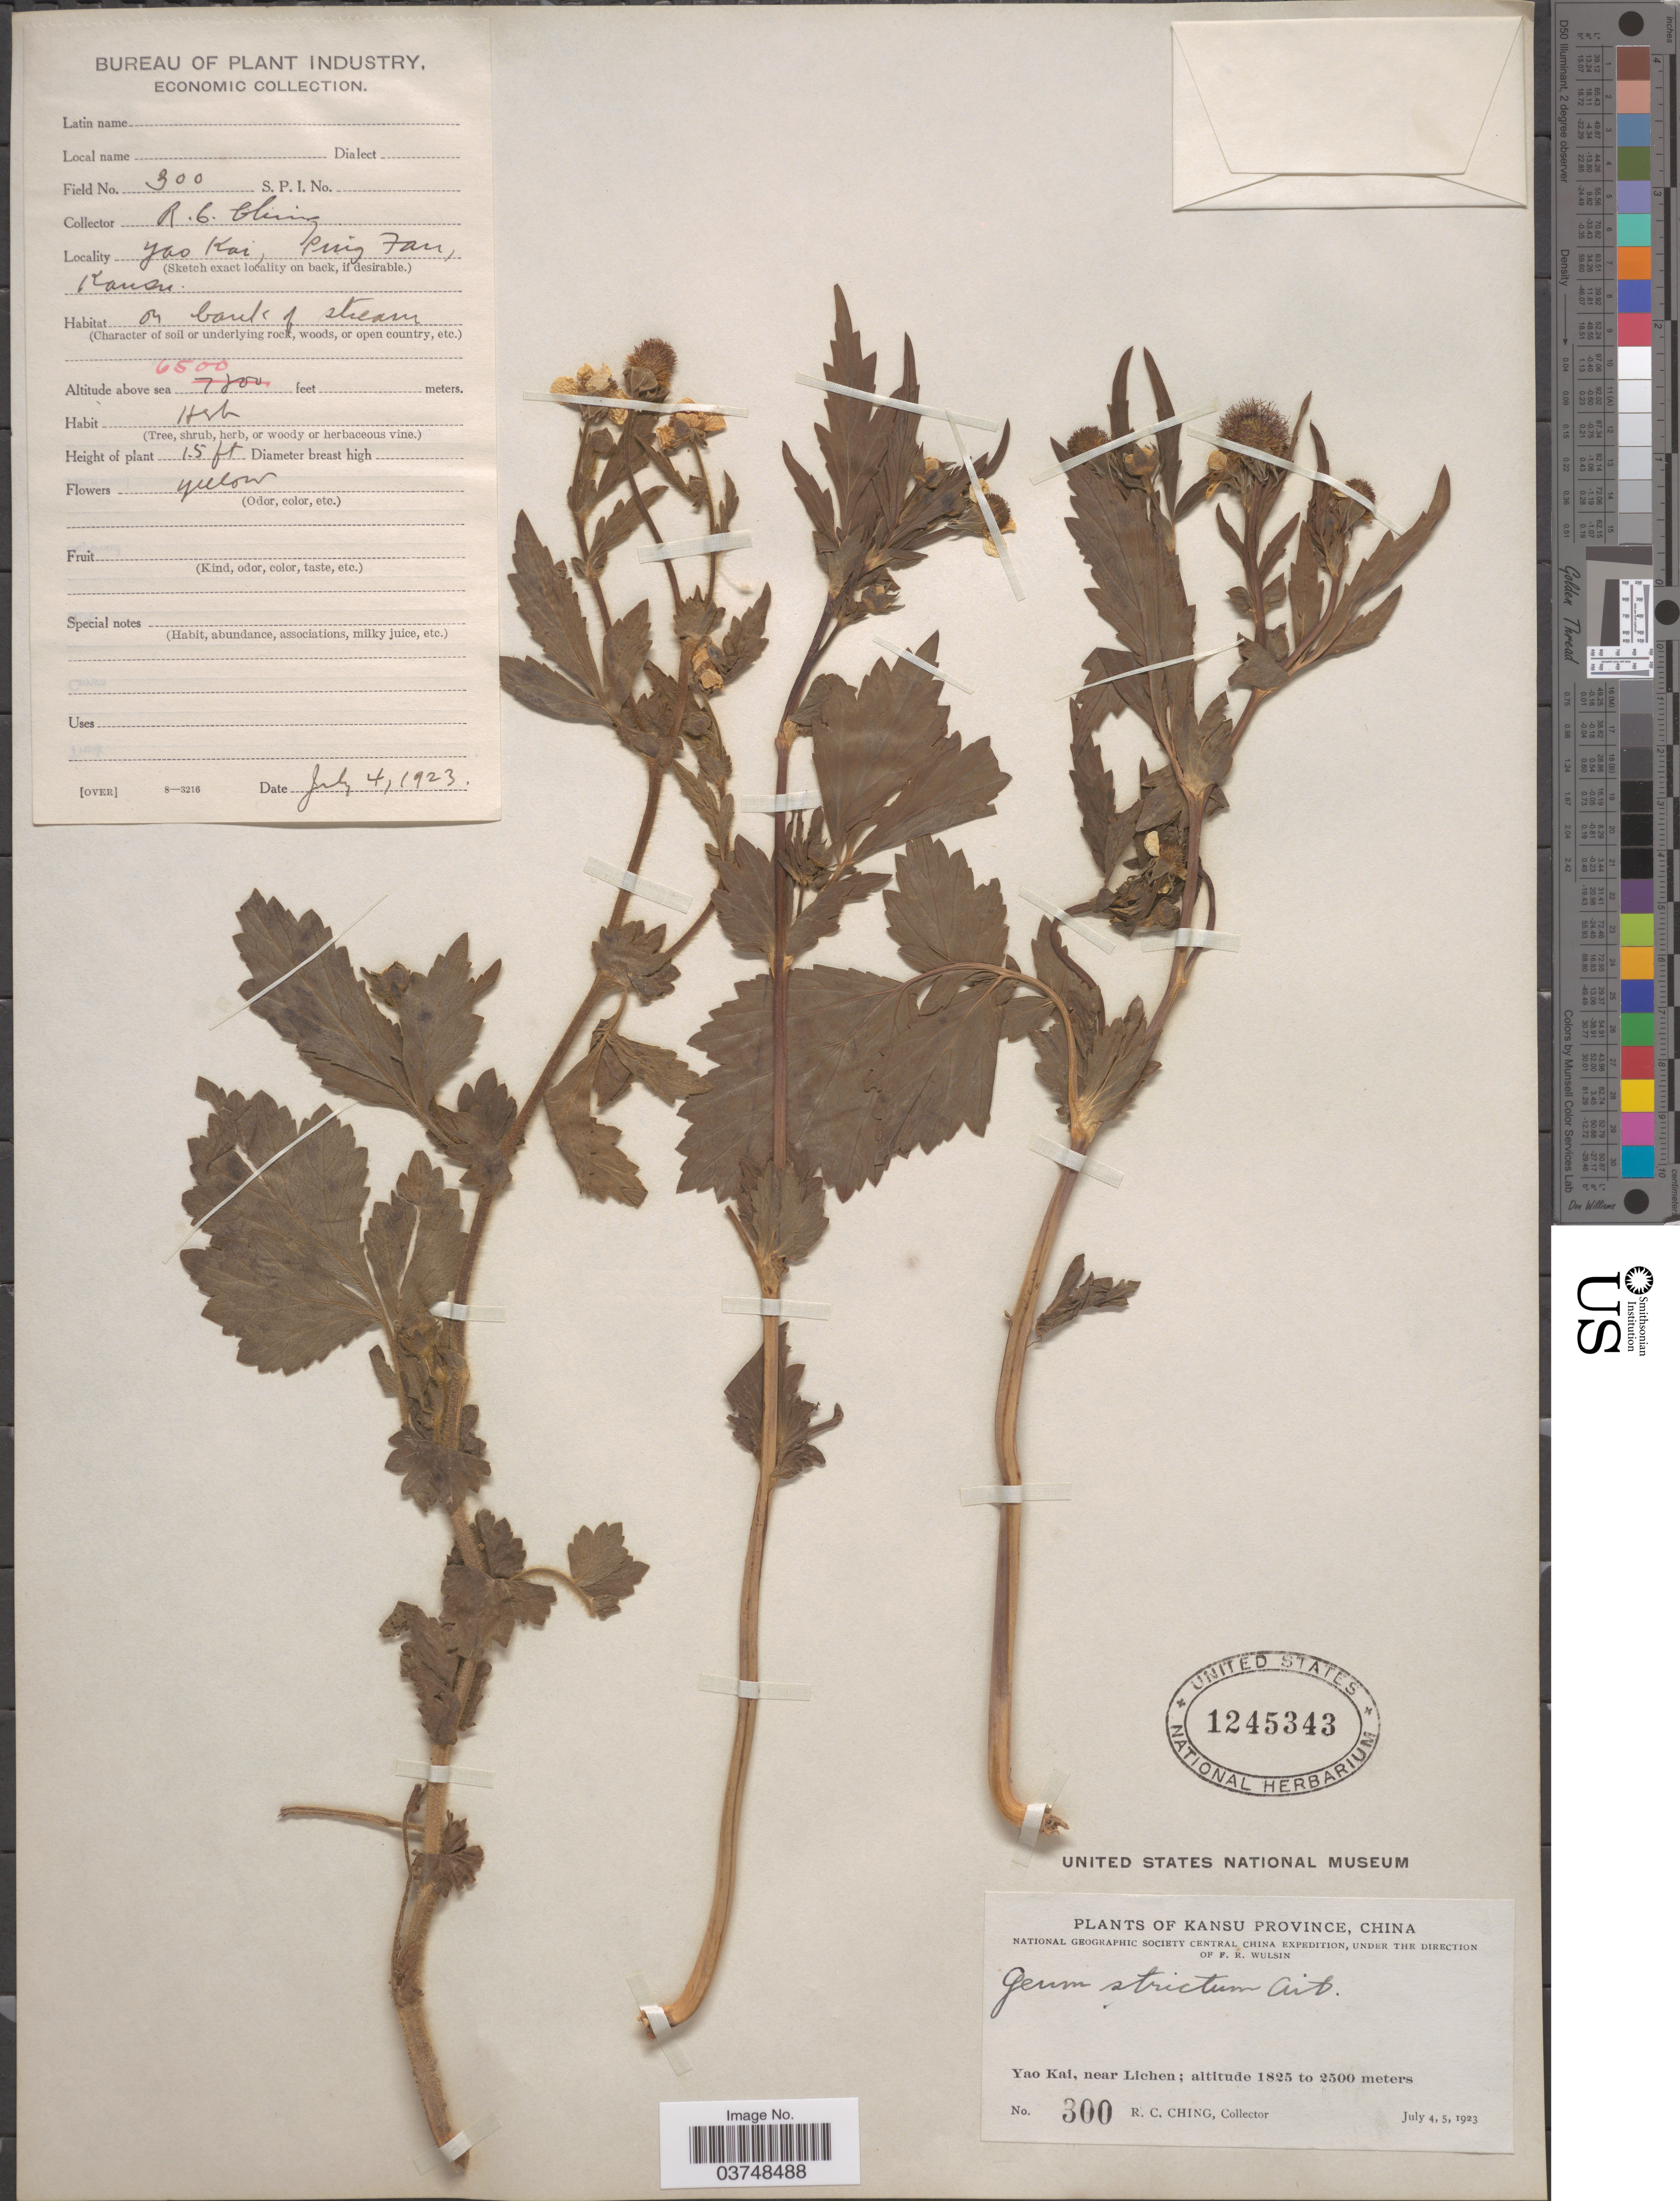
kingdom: Plantae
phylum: Tracheophyta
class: Magnoliopsida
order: Rosales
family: Rosaceae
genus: Geum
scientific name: Geum strictum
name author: Aiton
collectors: R. C. Ching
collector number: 300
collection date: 1923-07-04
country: China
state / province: Gansu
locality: Kansu Province. Yao Kai, near Lichen. Ping Fan.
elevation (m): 1981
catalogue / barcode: US 1245343